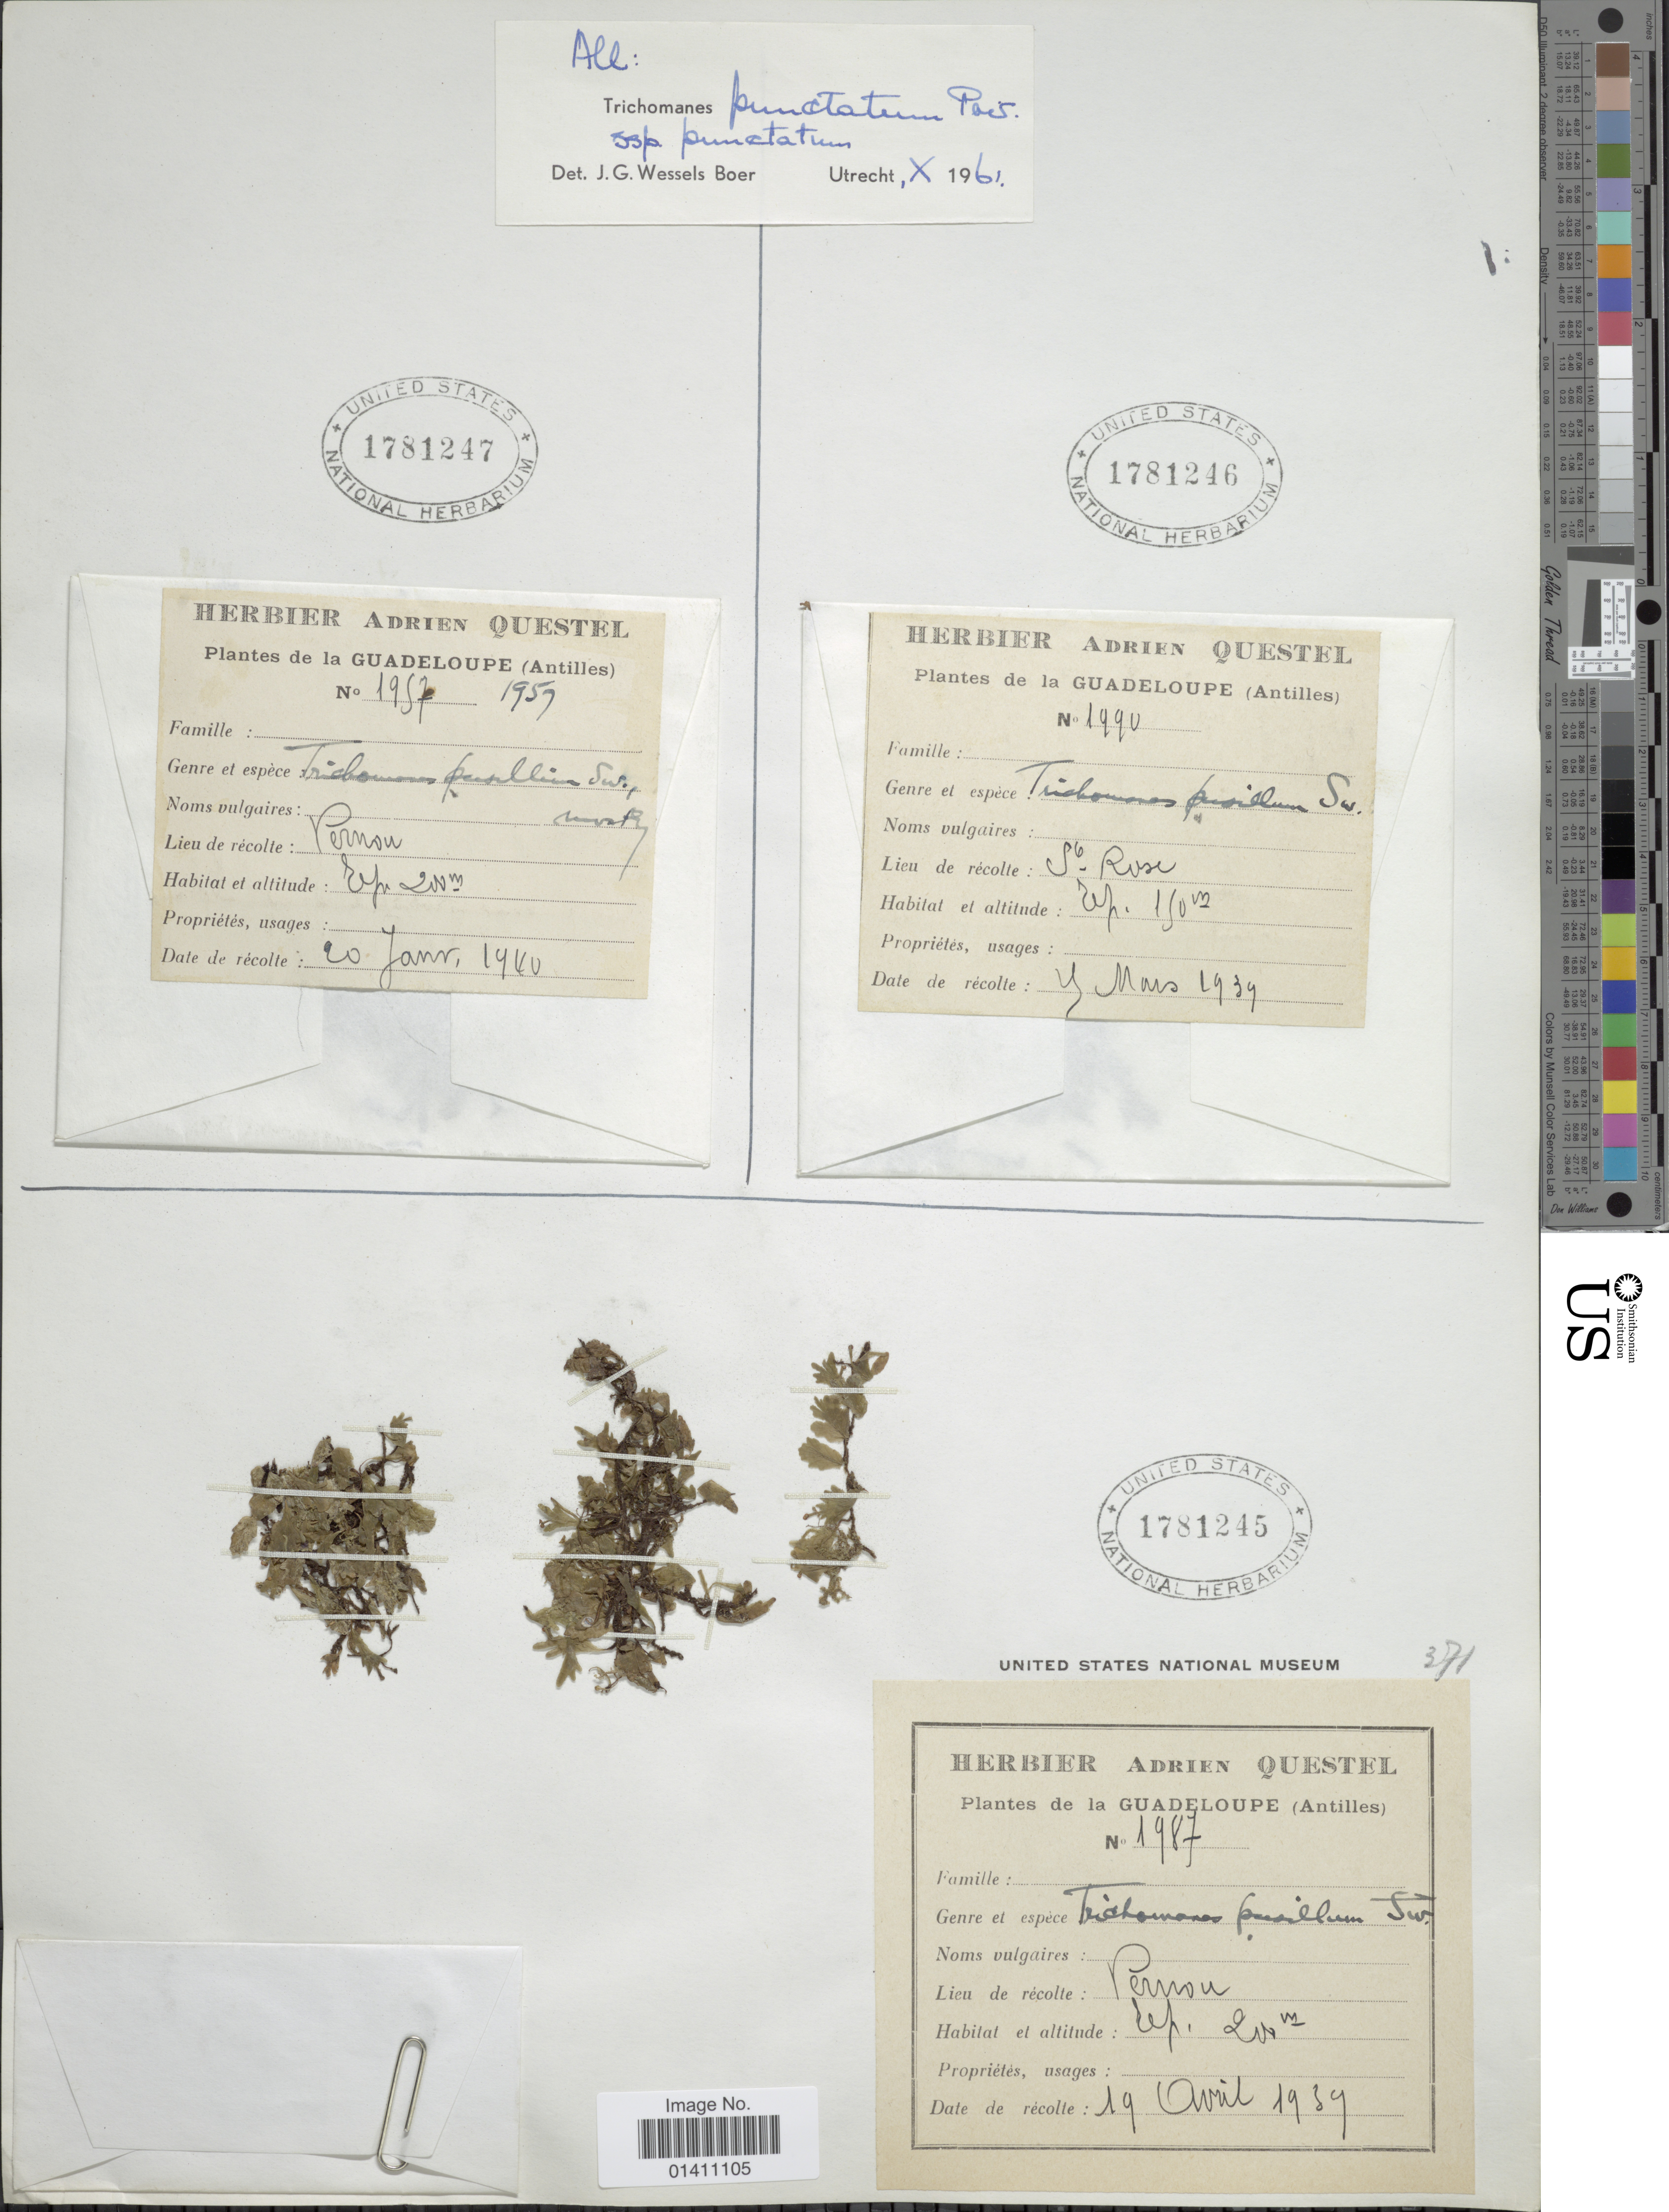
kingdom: Plantae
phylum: Tracheophyta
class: Polypodiopsida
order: Hymenophyllales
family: Hymenophyllaceae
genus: Didymoglossum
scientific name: Didymoglossum punctatum subsp. punctatum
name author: (Poir.) Desv.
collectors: A. Questel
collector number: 1957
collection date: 1980-01-20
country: Guadeloupe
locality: Antilles. Pérou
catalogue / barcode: US 1781247-3